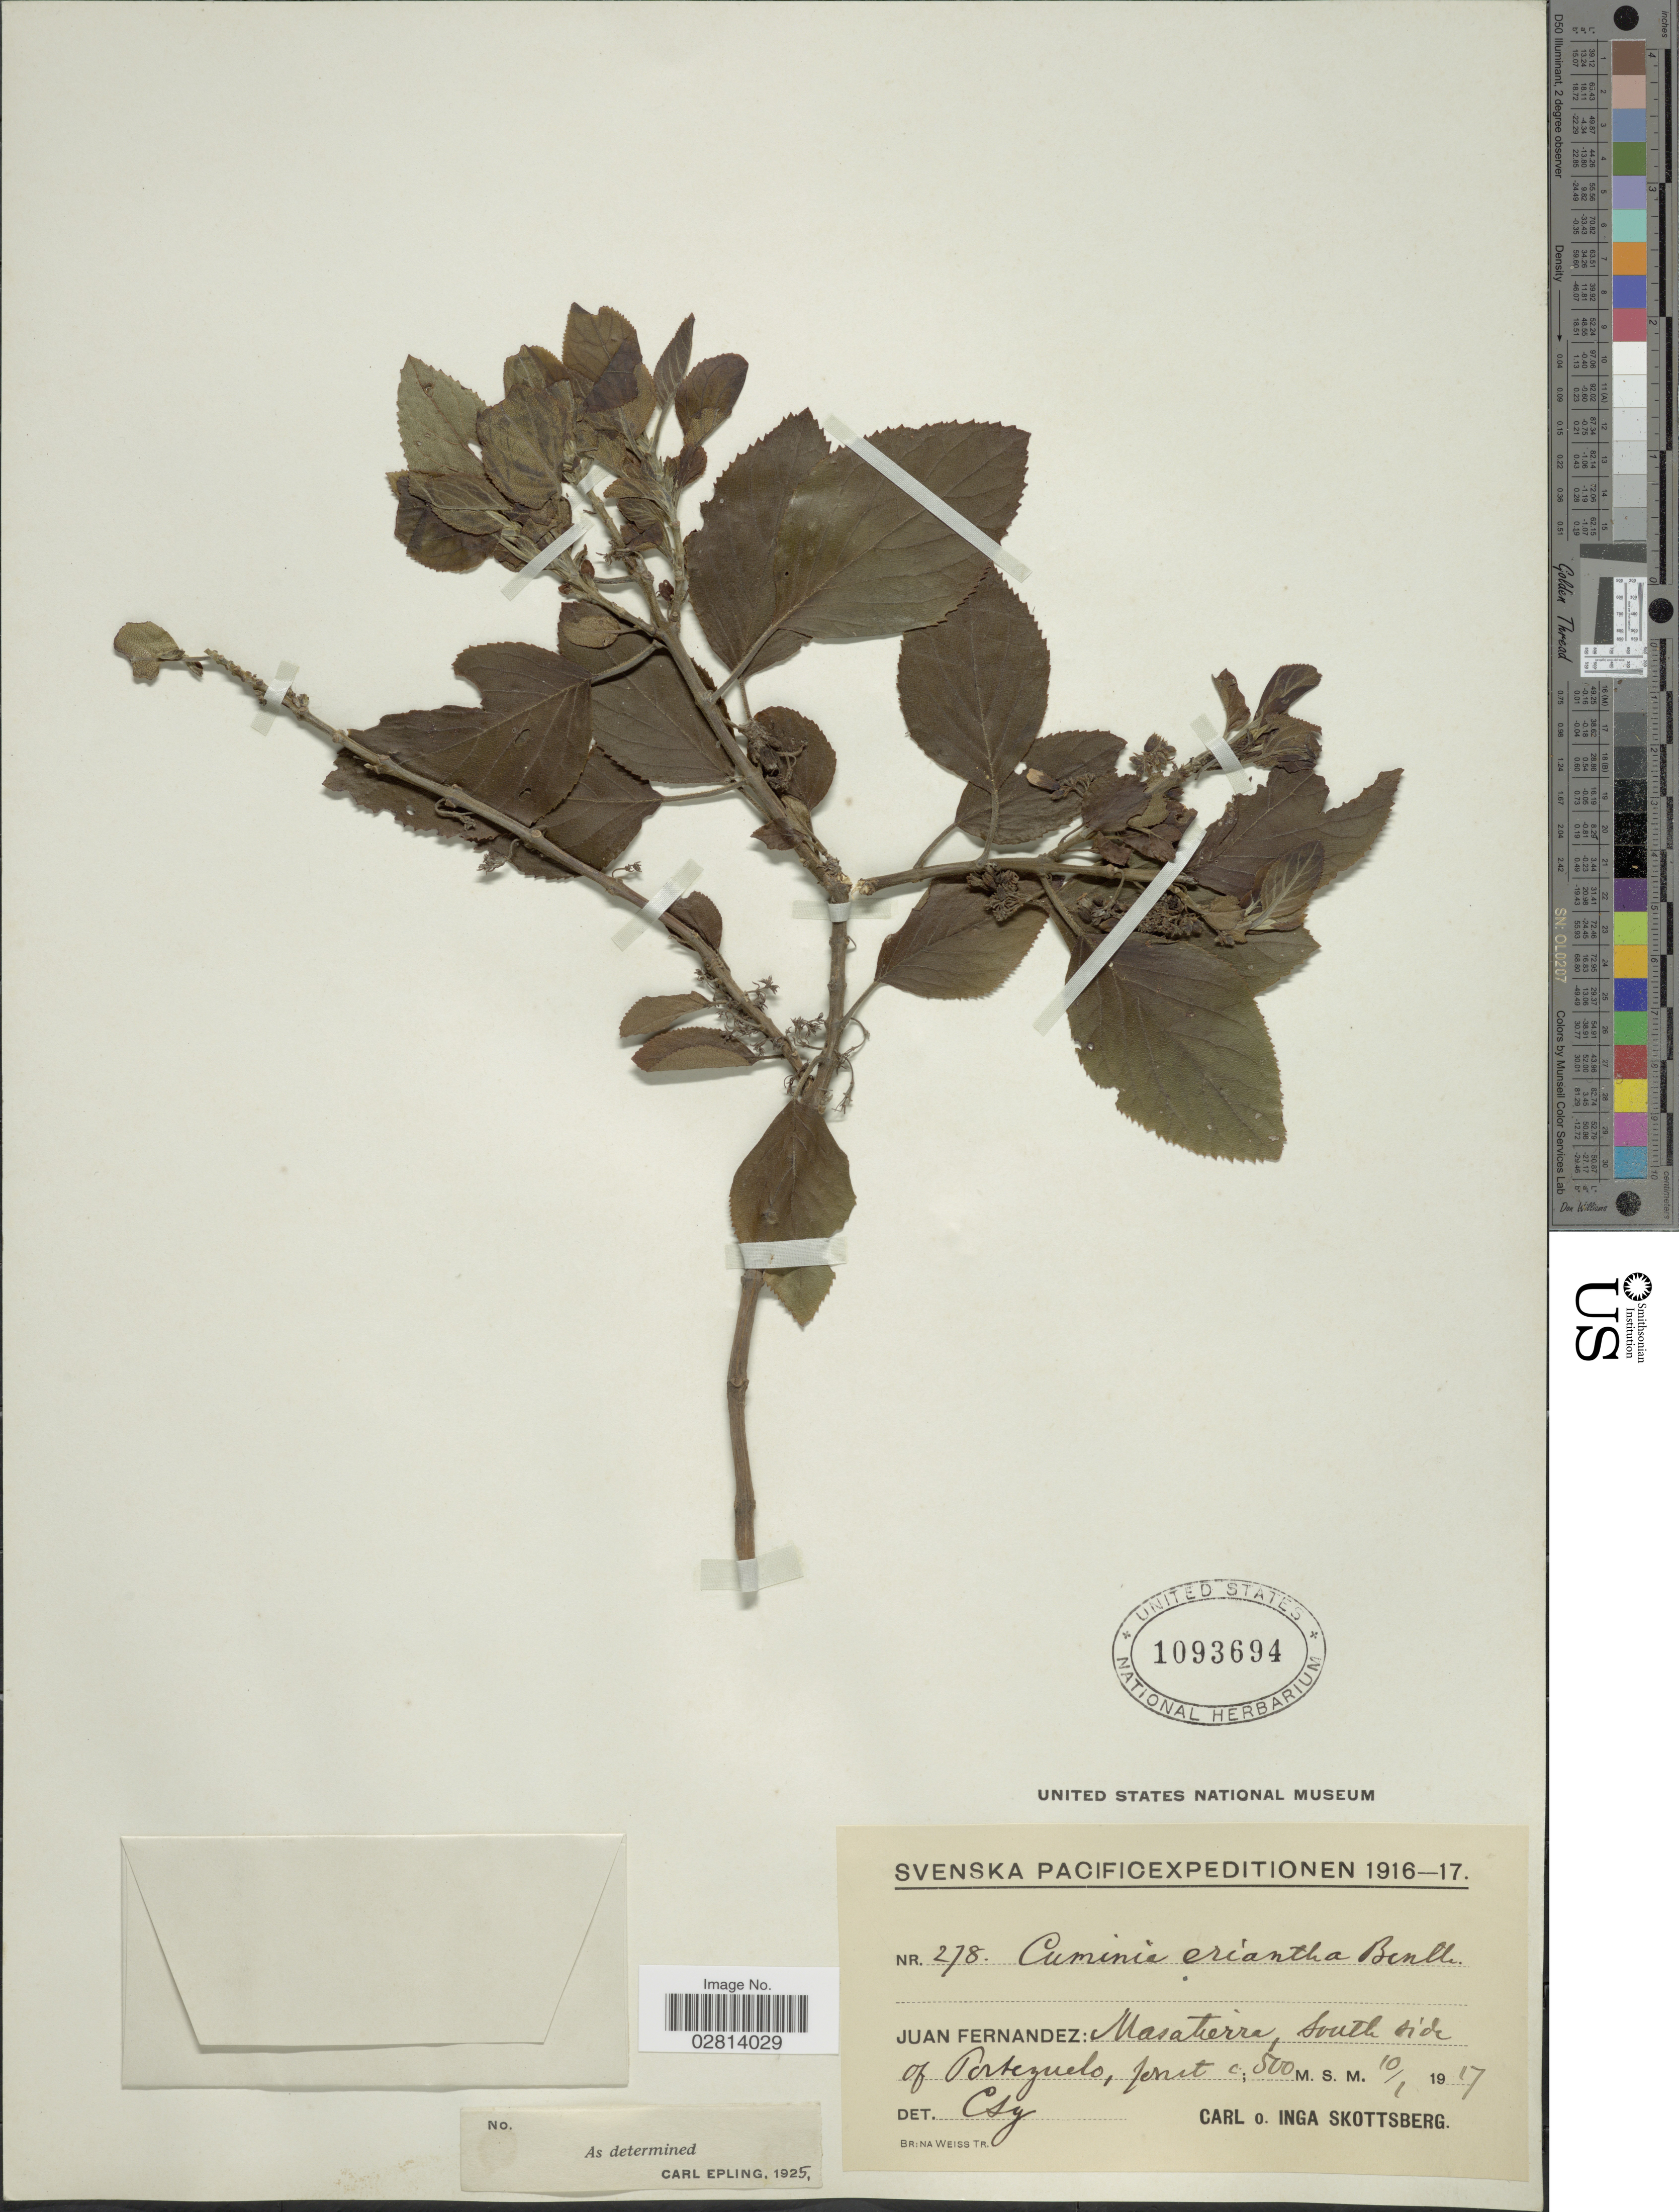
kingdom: Plantae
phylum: Tracheophyta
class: Magnoliopsida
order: Lamiales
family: Lamiaceae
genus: Cuminia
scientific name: Cuminia eriantha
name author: (Benth.) Benth.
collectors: C. Skottsberg & I. Skottsberg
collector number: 278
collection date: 1917-01-10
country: Chile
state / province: Valparaíso (V)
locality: Svenska Pacific, Juan Fernandez: Masatierra, south side of Portezuelo, forest.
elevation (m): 500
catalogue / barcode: US 1093694